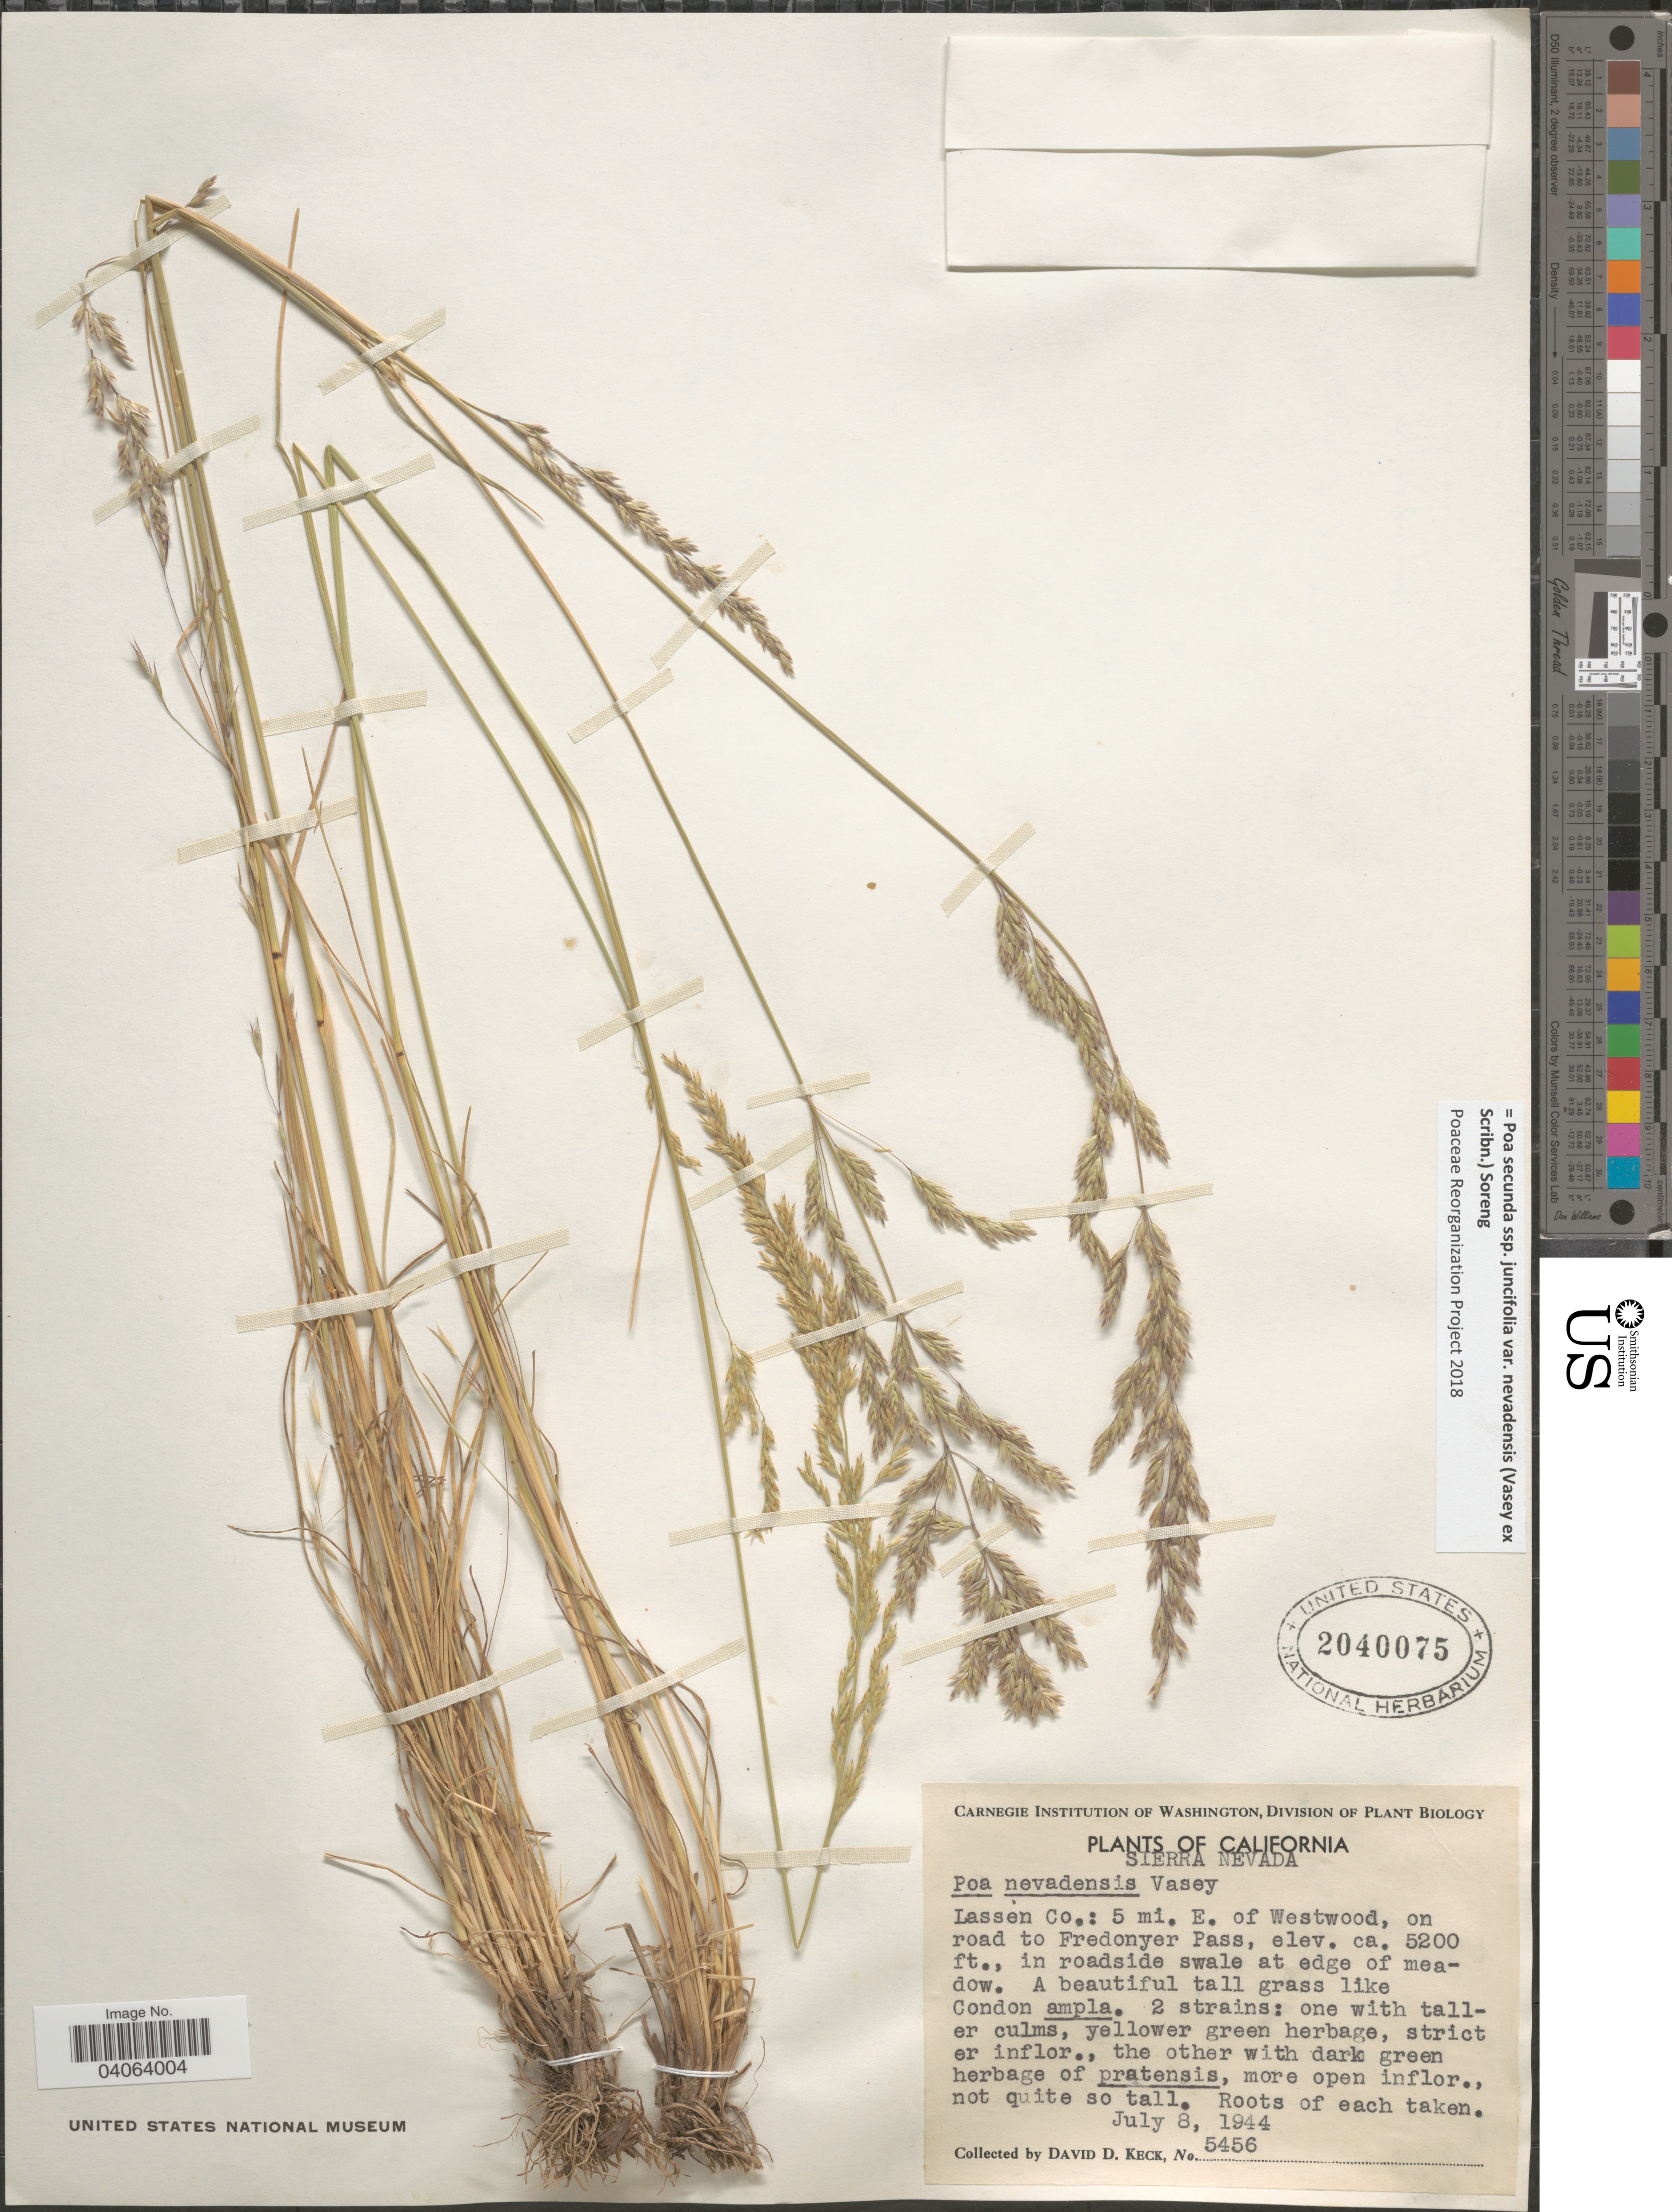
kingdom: Plantae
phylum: Tracheophyta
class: Liliopsida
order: Poales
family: Poaceae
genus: Poa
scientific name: Poa secunda subsp. juncifolia var. nevadensis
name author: (Vasey ex Scribn.) Soreng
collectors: D. D. Keck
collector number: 5456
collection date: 1944-07-08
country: United States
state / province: California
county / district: Lassen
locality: Sierra Nevada. Lassen Co.: 5 mi. E. of Westwood, on road to Fredonyer Pass.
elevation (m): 1585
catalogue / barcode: US 2040075